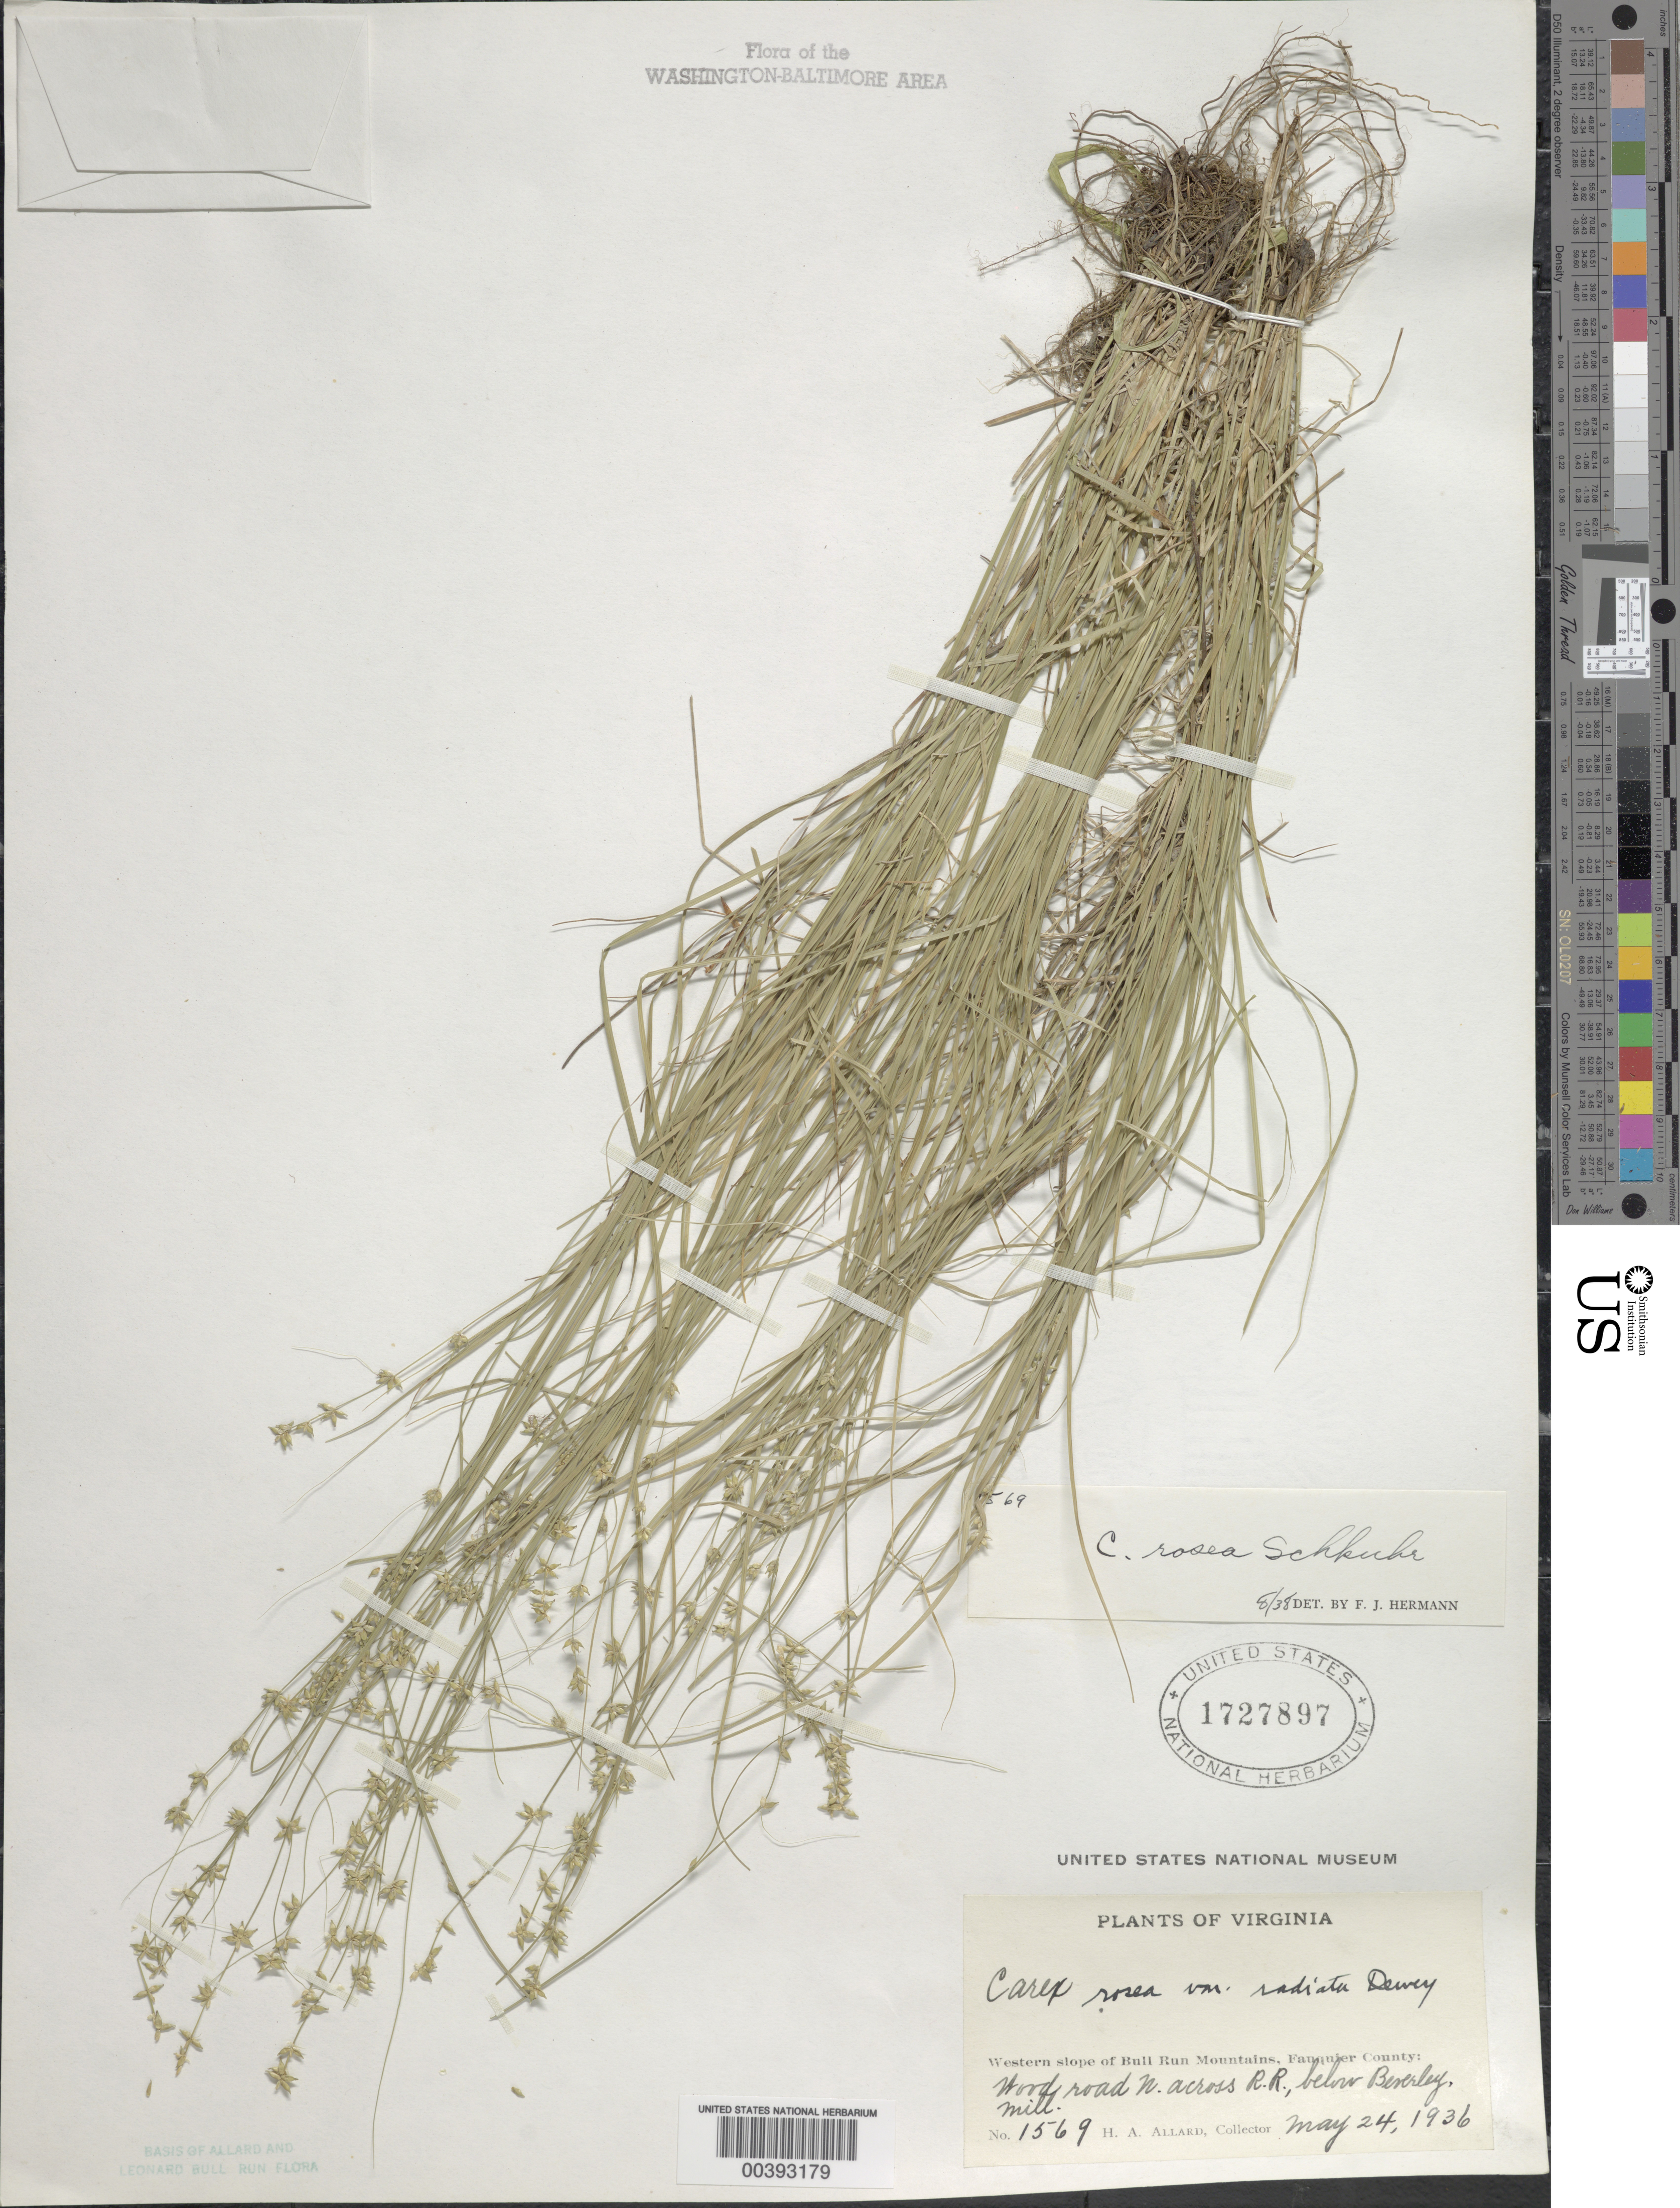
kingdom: Plantae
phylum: Tracheophyta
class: Liliopsida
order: Poales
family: Cyperaceae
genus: Carex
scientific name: Carex rosea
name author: Willd.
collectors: H. A. Allard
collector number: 1569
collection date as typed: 24 May 1936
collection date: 1936-05-24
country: United States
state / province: Virginia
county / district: Fauquier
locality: Railroad, below Beverley Mill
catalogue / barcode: US 1727897